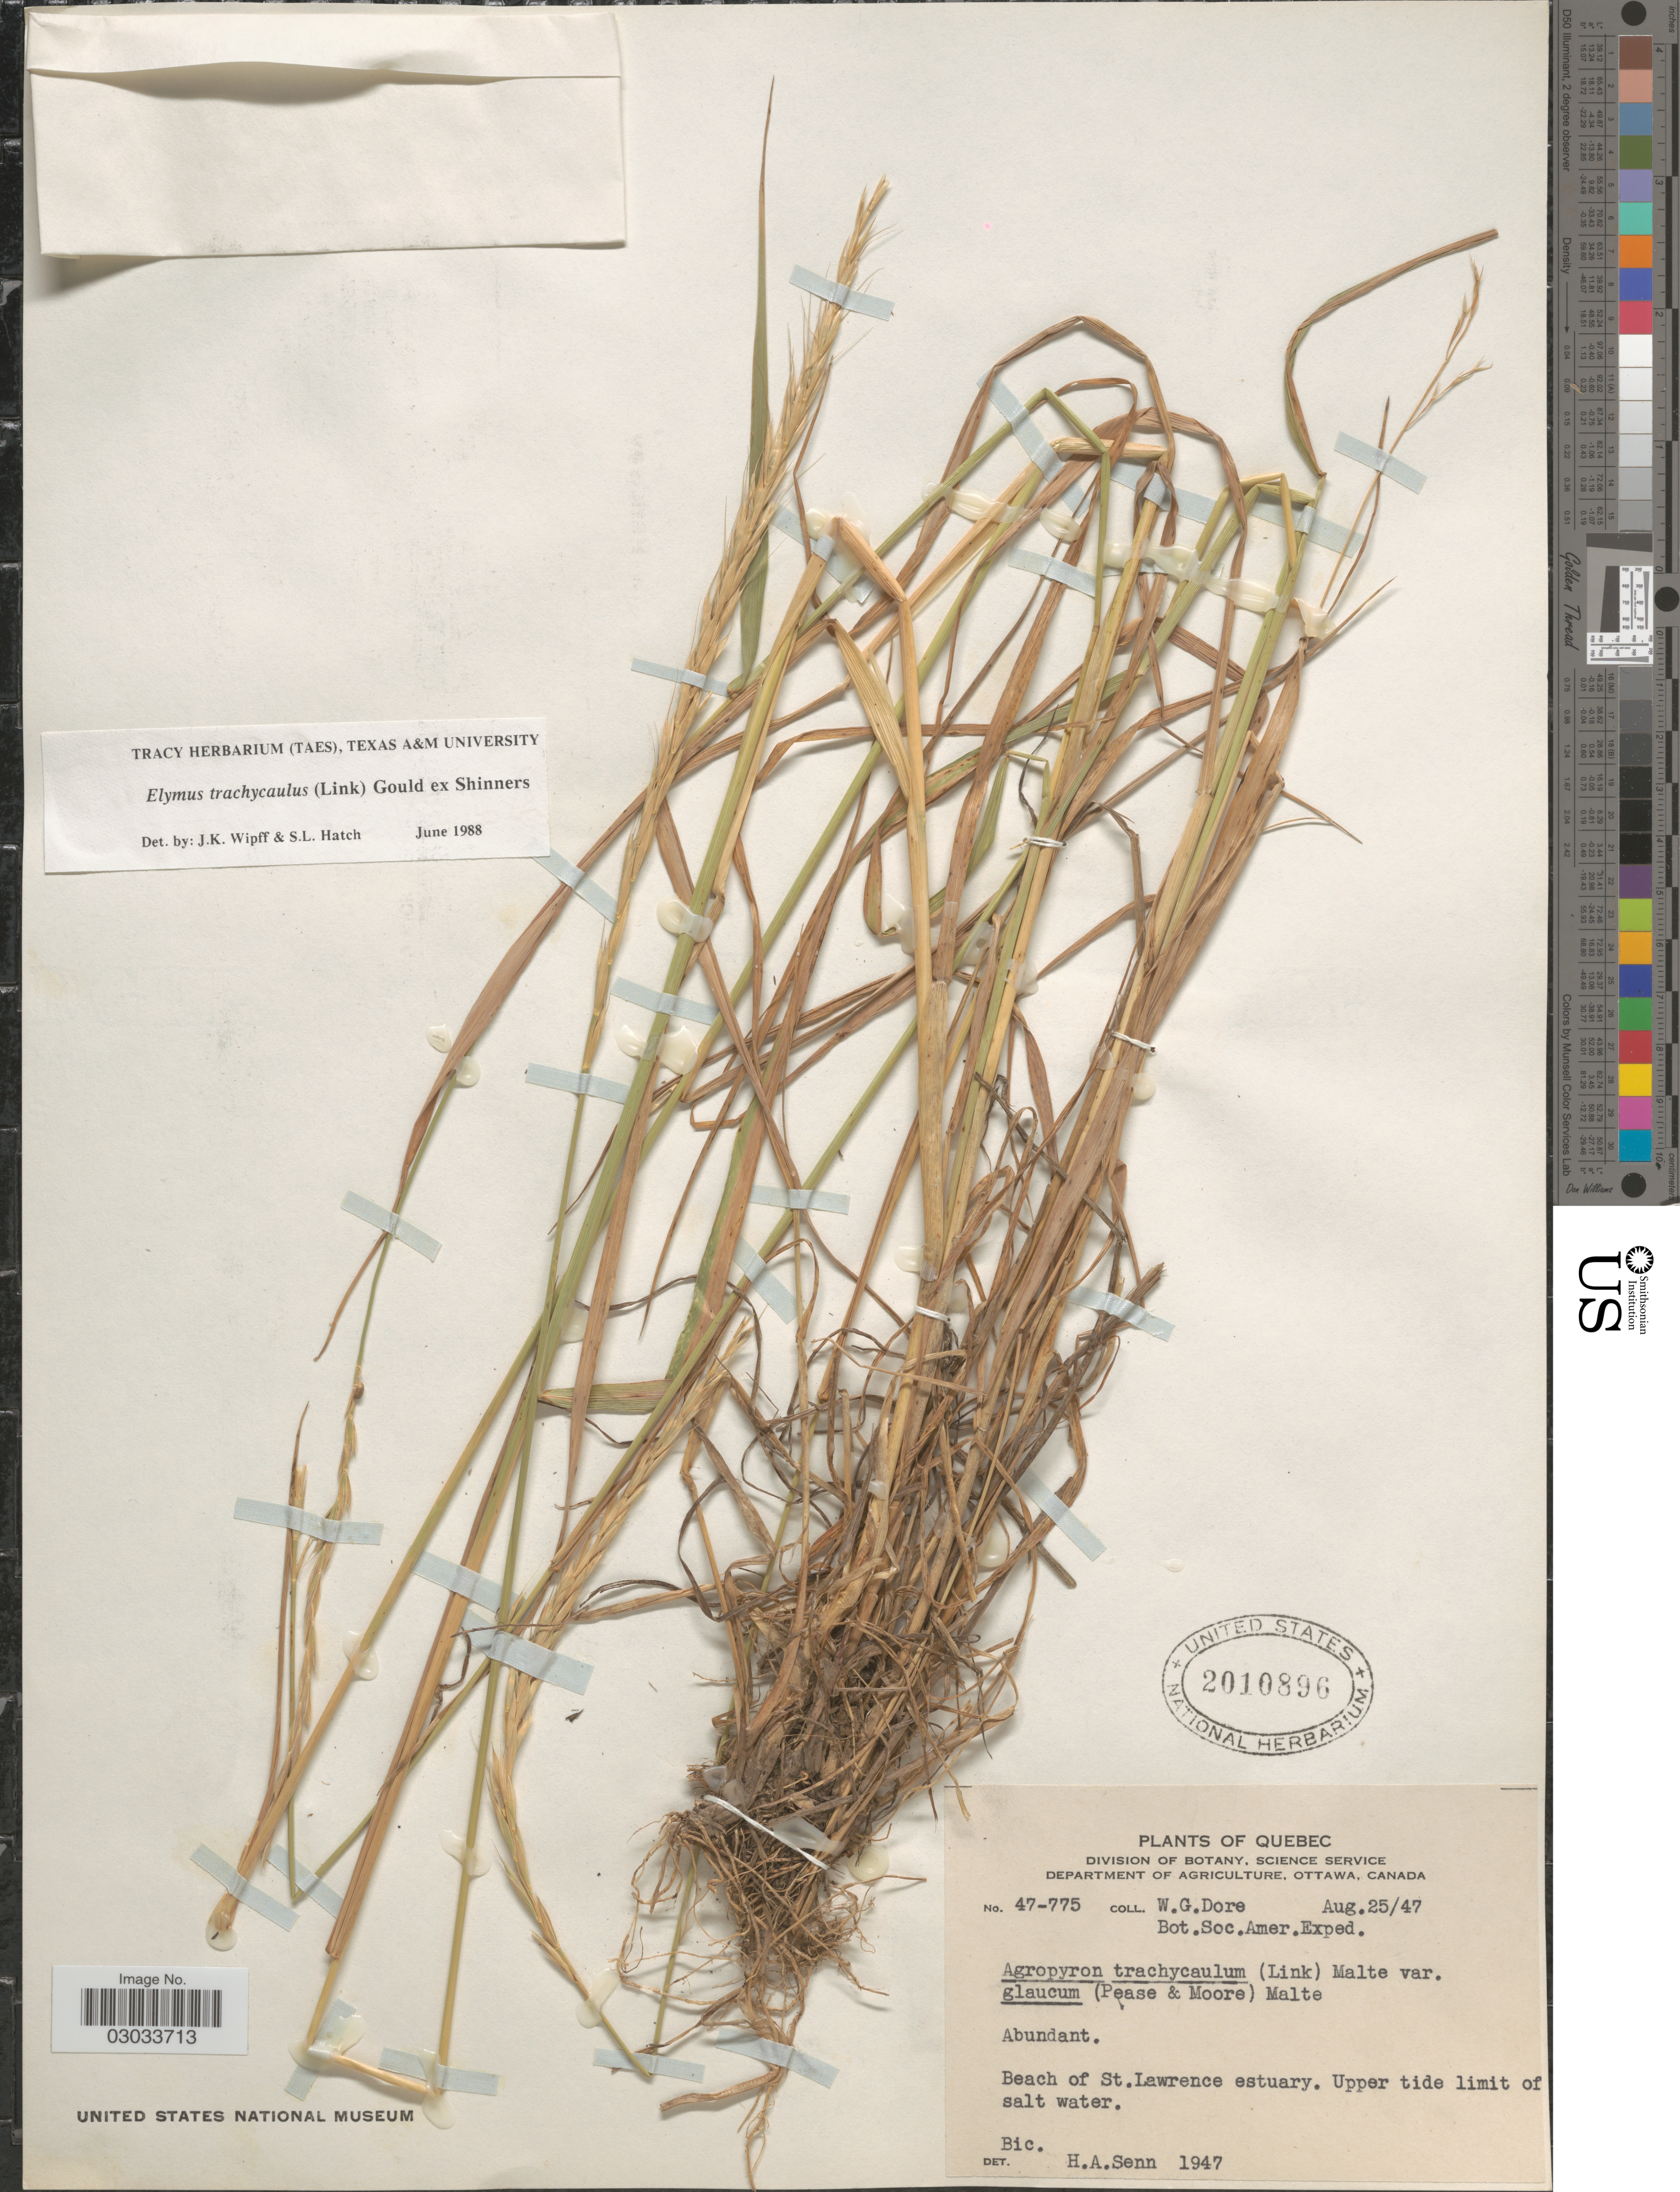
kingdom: Plantae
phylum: Tracheophyta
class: Liliopsida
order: Poales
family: Poaceae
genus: Elymus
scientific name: Elymus trachycaulus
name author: (Link) Gould ex Shinners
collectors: W. Dore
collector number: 47-775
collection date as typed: Transcribed d/m/y: 25/8/47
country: Canada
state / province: Quebec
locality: Abundant. Beach of St. Lawrence estuary. Upper tide limit of salt water. Bot. Soc. Amer. Exped.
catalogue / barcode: US 2010896